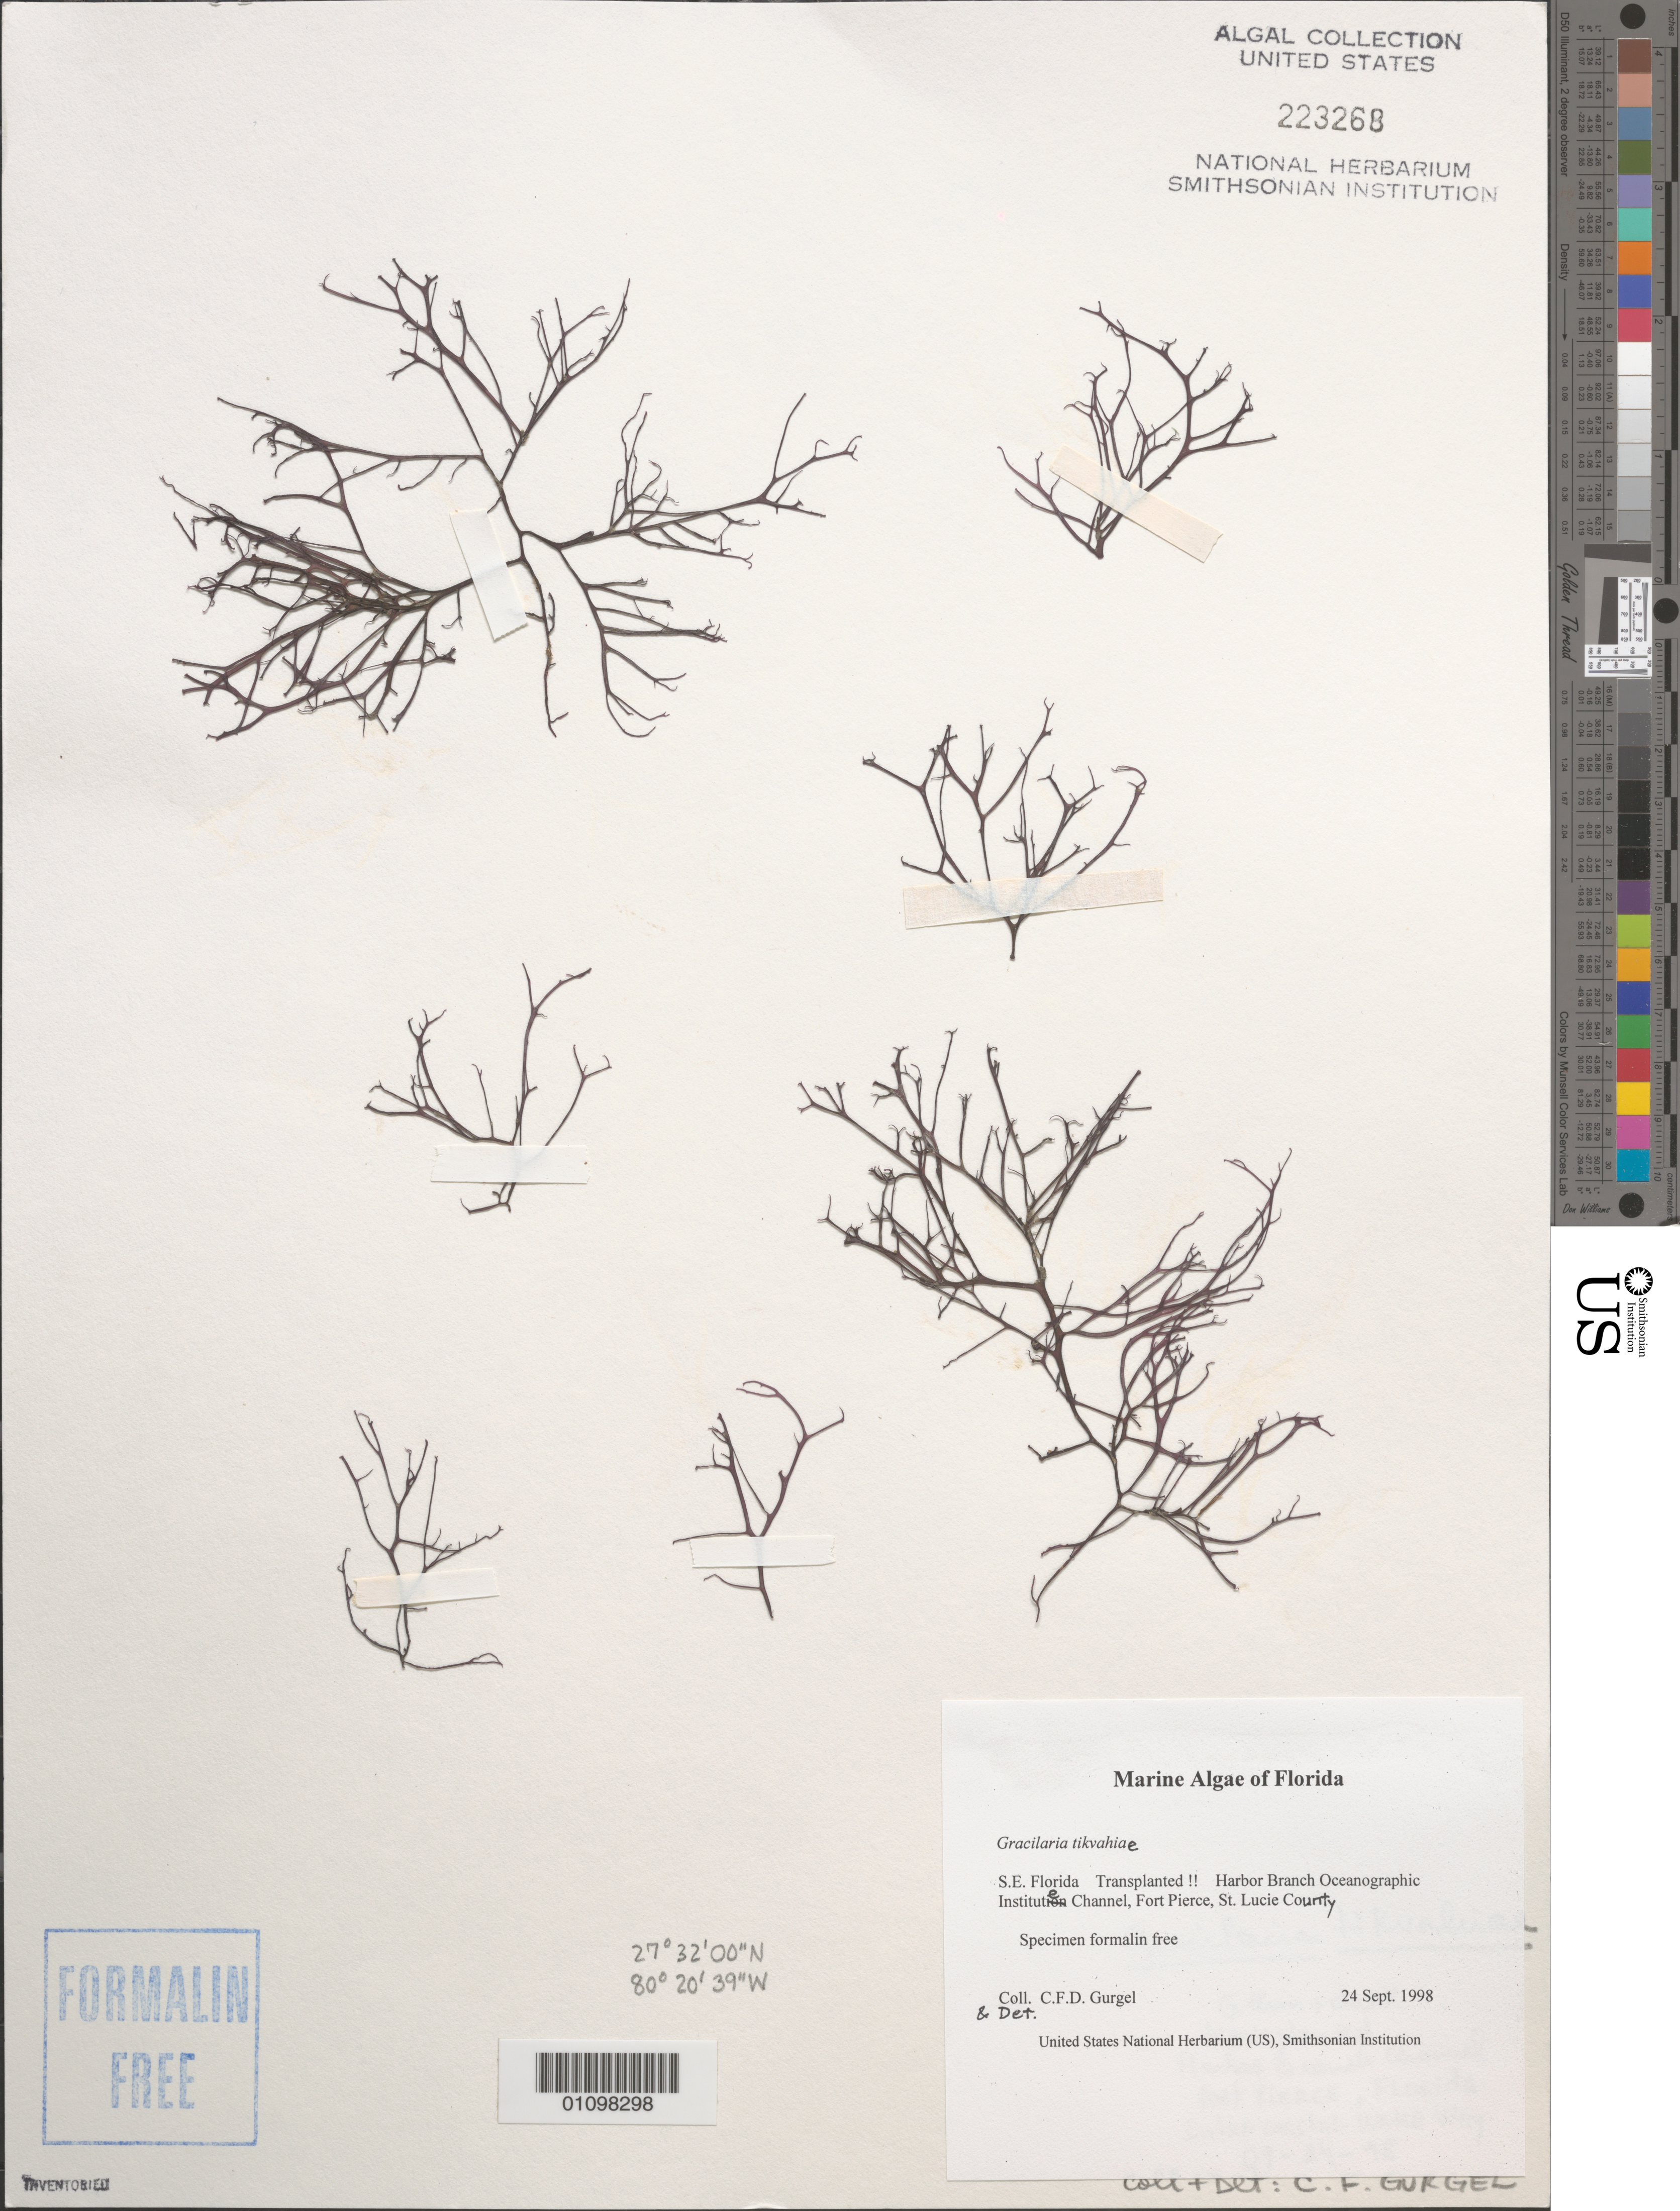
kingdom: Plantae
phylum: Rhodophyta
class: Florideophyceae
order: Gracilariales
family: Gracilariaceae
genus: Gracilaria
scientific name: Gracilaria tikvahiae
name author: McLachlan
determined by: Gurgel, C. F. D.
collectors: C. Gurgel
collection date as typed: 24 Sep 1998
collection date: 1998-09-24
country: United States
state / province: Florida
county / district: Saint Lucie County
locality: Harbor Branch Oceanographic Institute Channel, Fort Pierce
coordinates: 27 32'00"N, 80 20'39"W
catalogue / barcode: US 223268